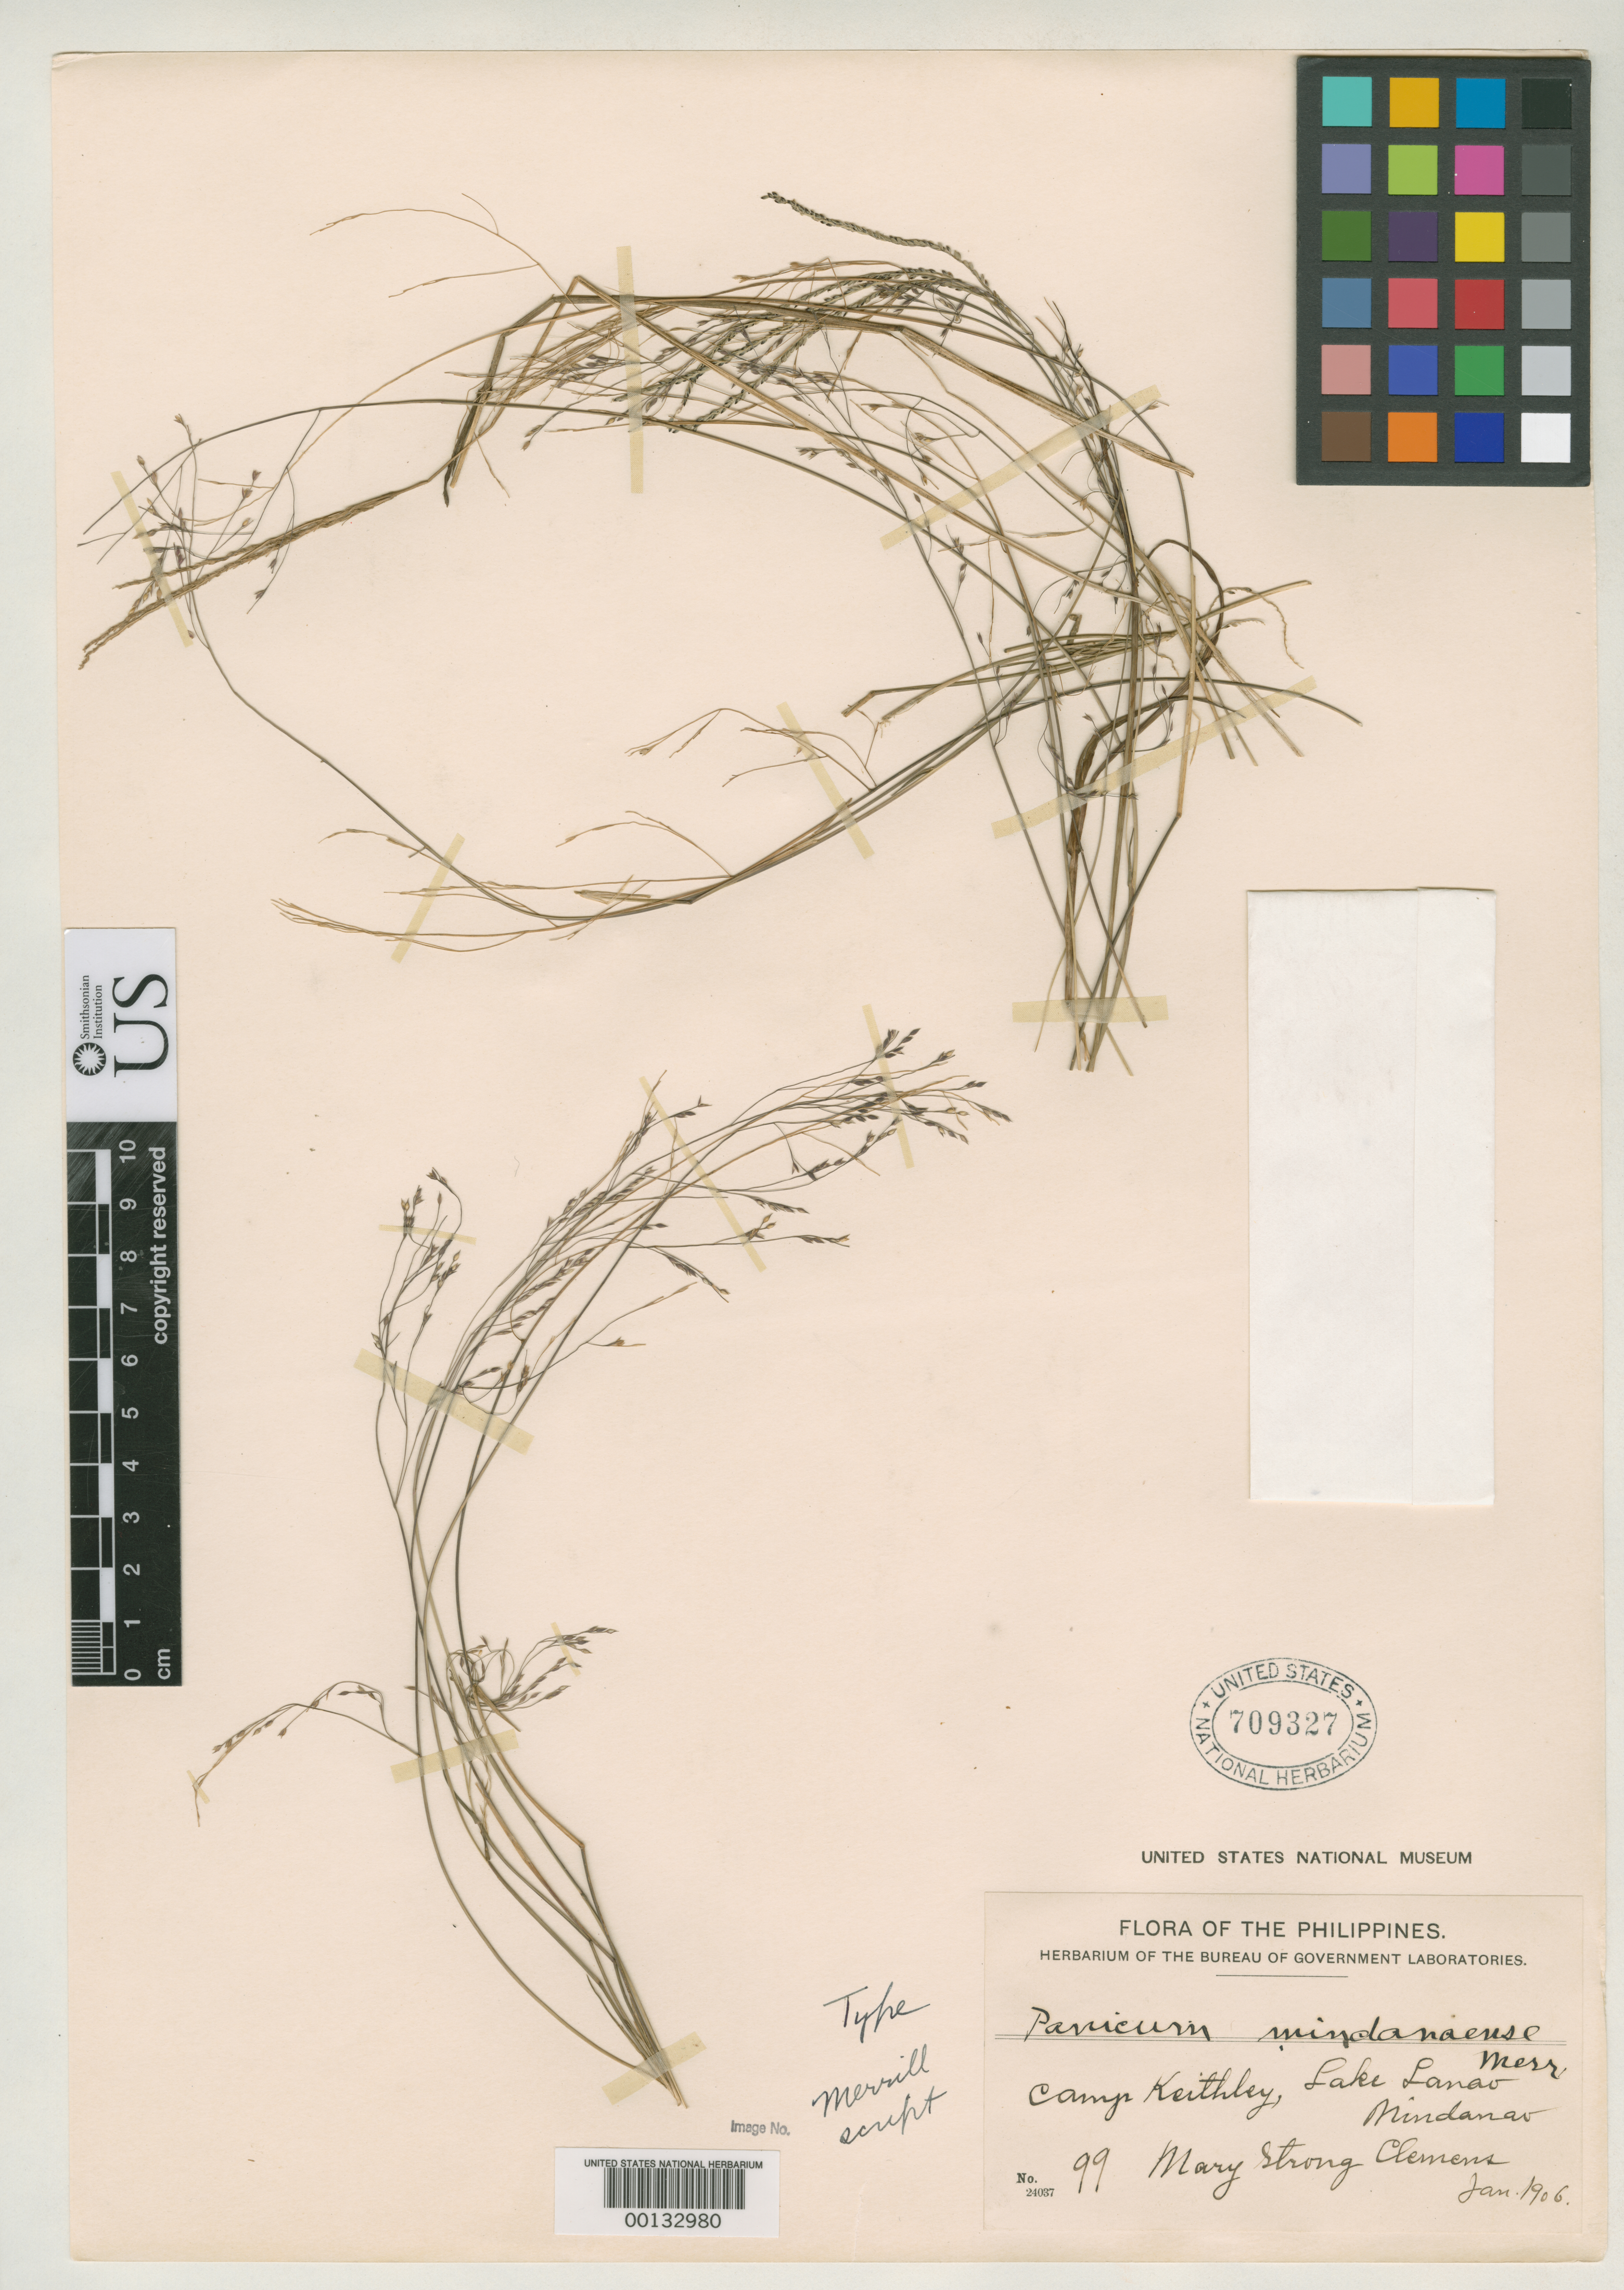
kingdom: Plantae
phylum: Tracheophyta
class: Liliopsida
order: Poales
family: Poaceae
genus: Panicum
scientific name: Panicum mindanaense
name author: Merr.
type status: Syntype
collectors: M. S. Clemens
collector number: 99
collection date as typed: Jan 1906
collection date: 1906-01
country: Philippines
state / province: Muslim Mindanao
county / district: Lanao del Sur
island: Mindanao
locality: Camp Keithley, Lake Lanao.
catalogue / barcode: US 709327